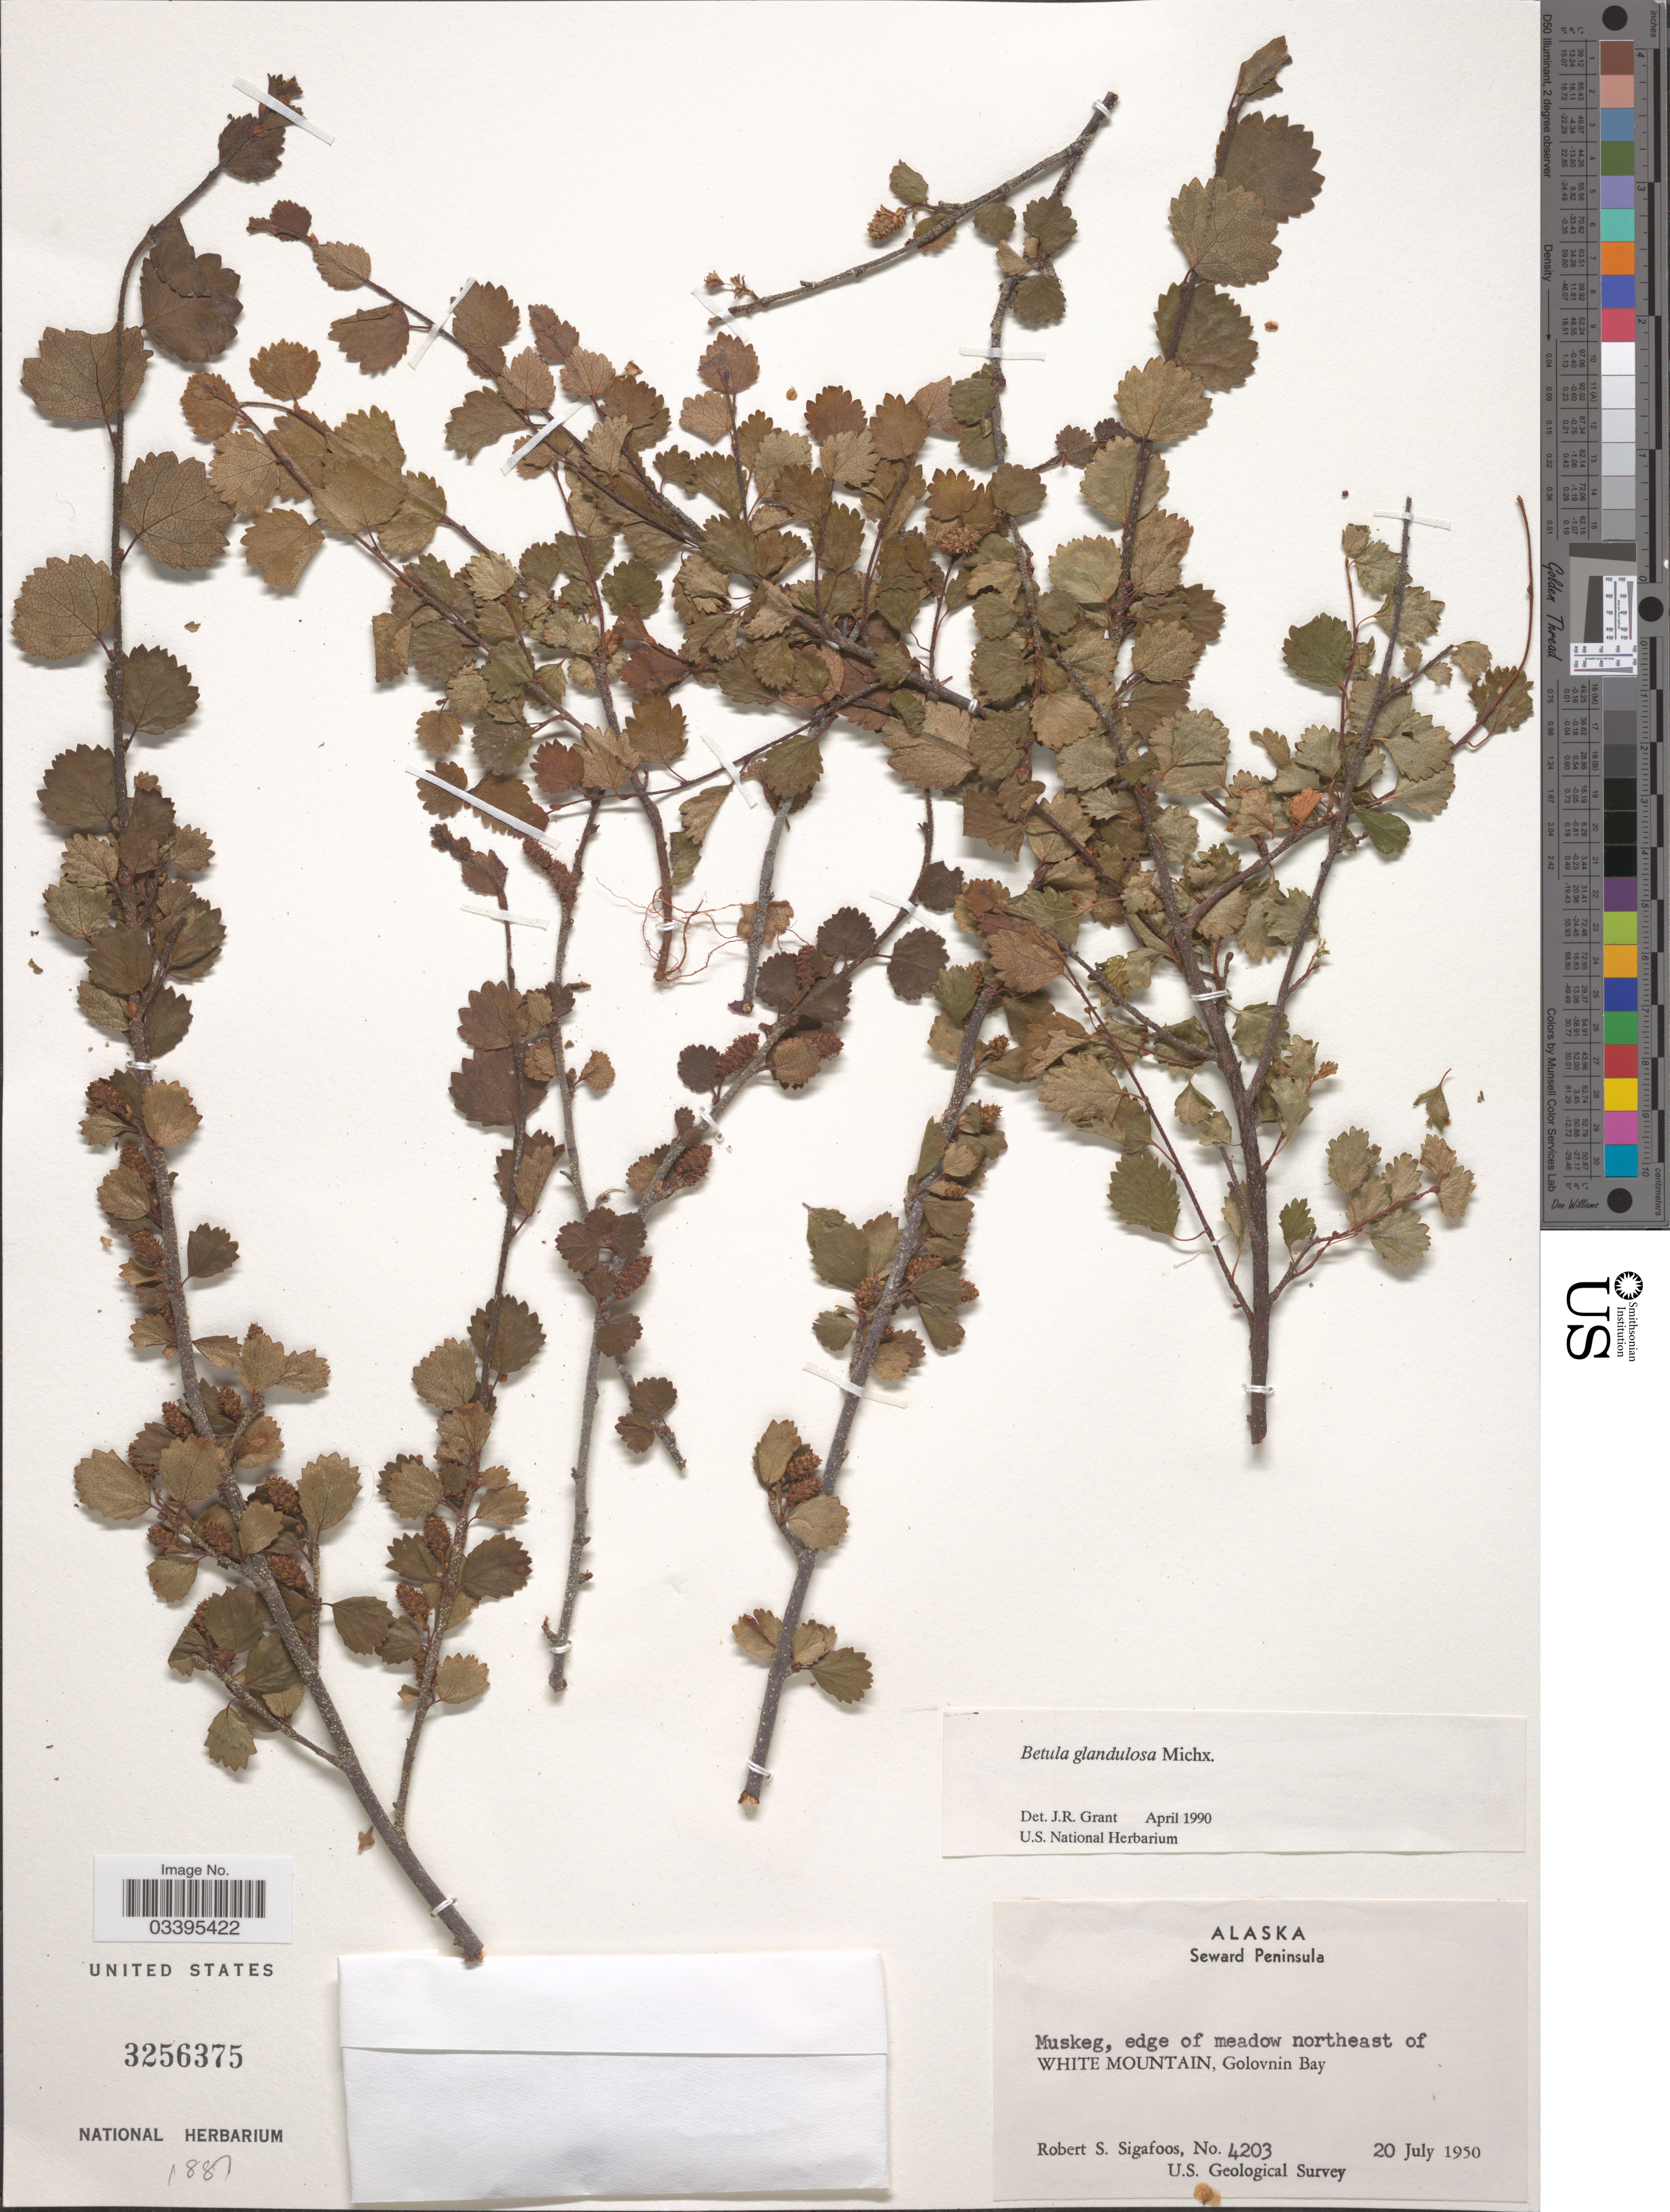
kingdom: Plantae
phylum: Tracheophyta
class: Magnoliopsida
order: Fagales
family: Betulaceae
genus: Betula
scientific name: Betula glandulosa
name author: Michx.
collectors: R. Sigafoos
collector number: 4203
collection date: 1950-07-20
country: United States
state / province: Alaska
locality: Seward Peninsula. Muskeg, edge of meadow northeast of White Mountain, Golovnin Bay.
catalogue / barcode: US 3256375